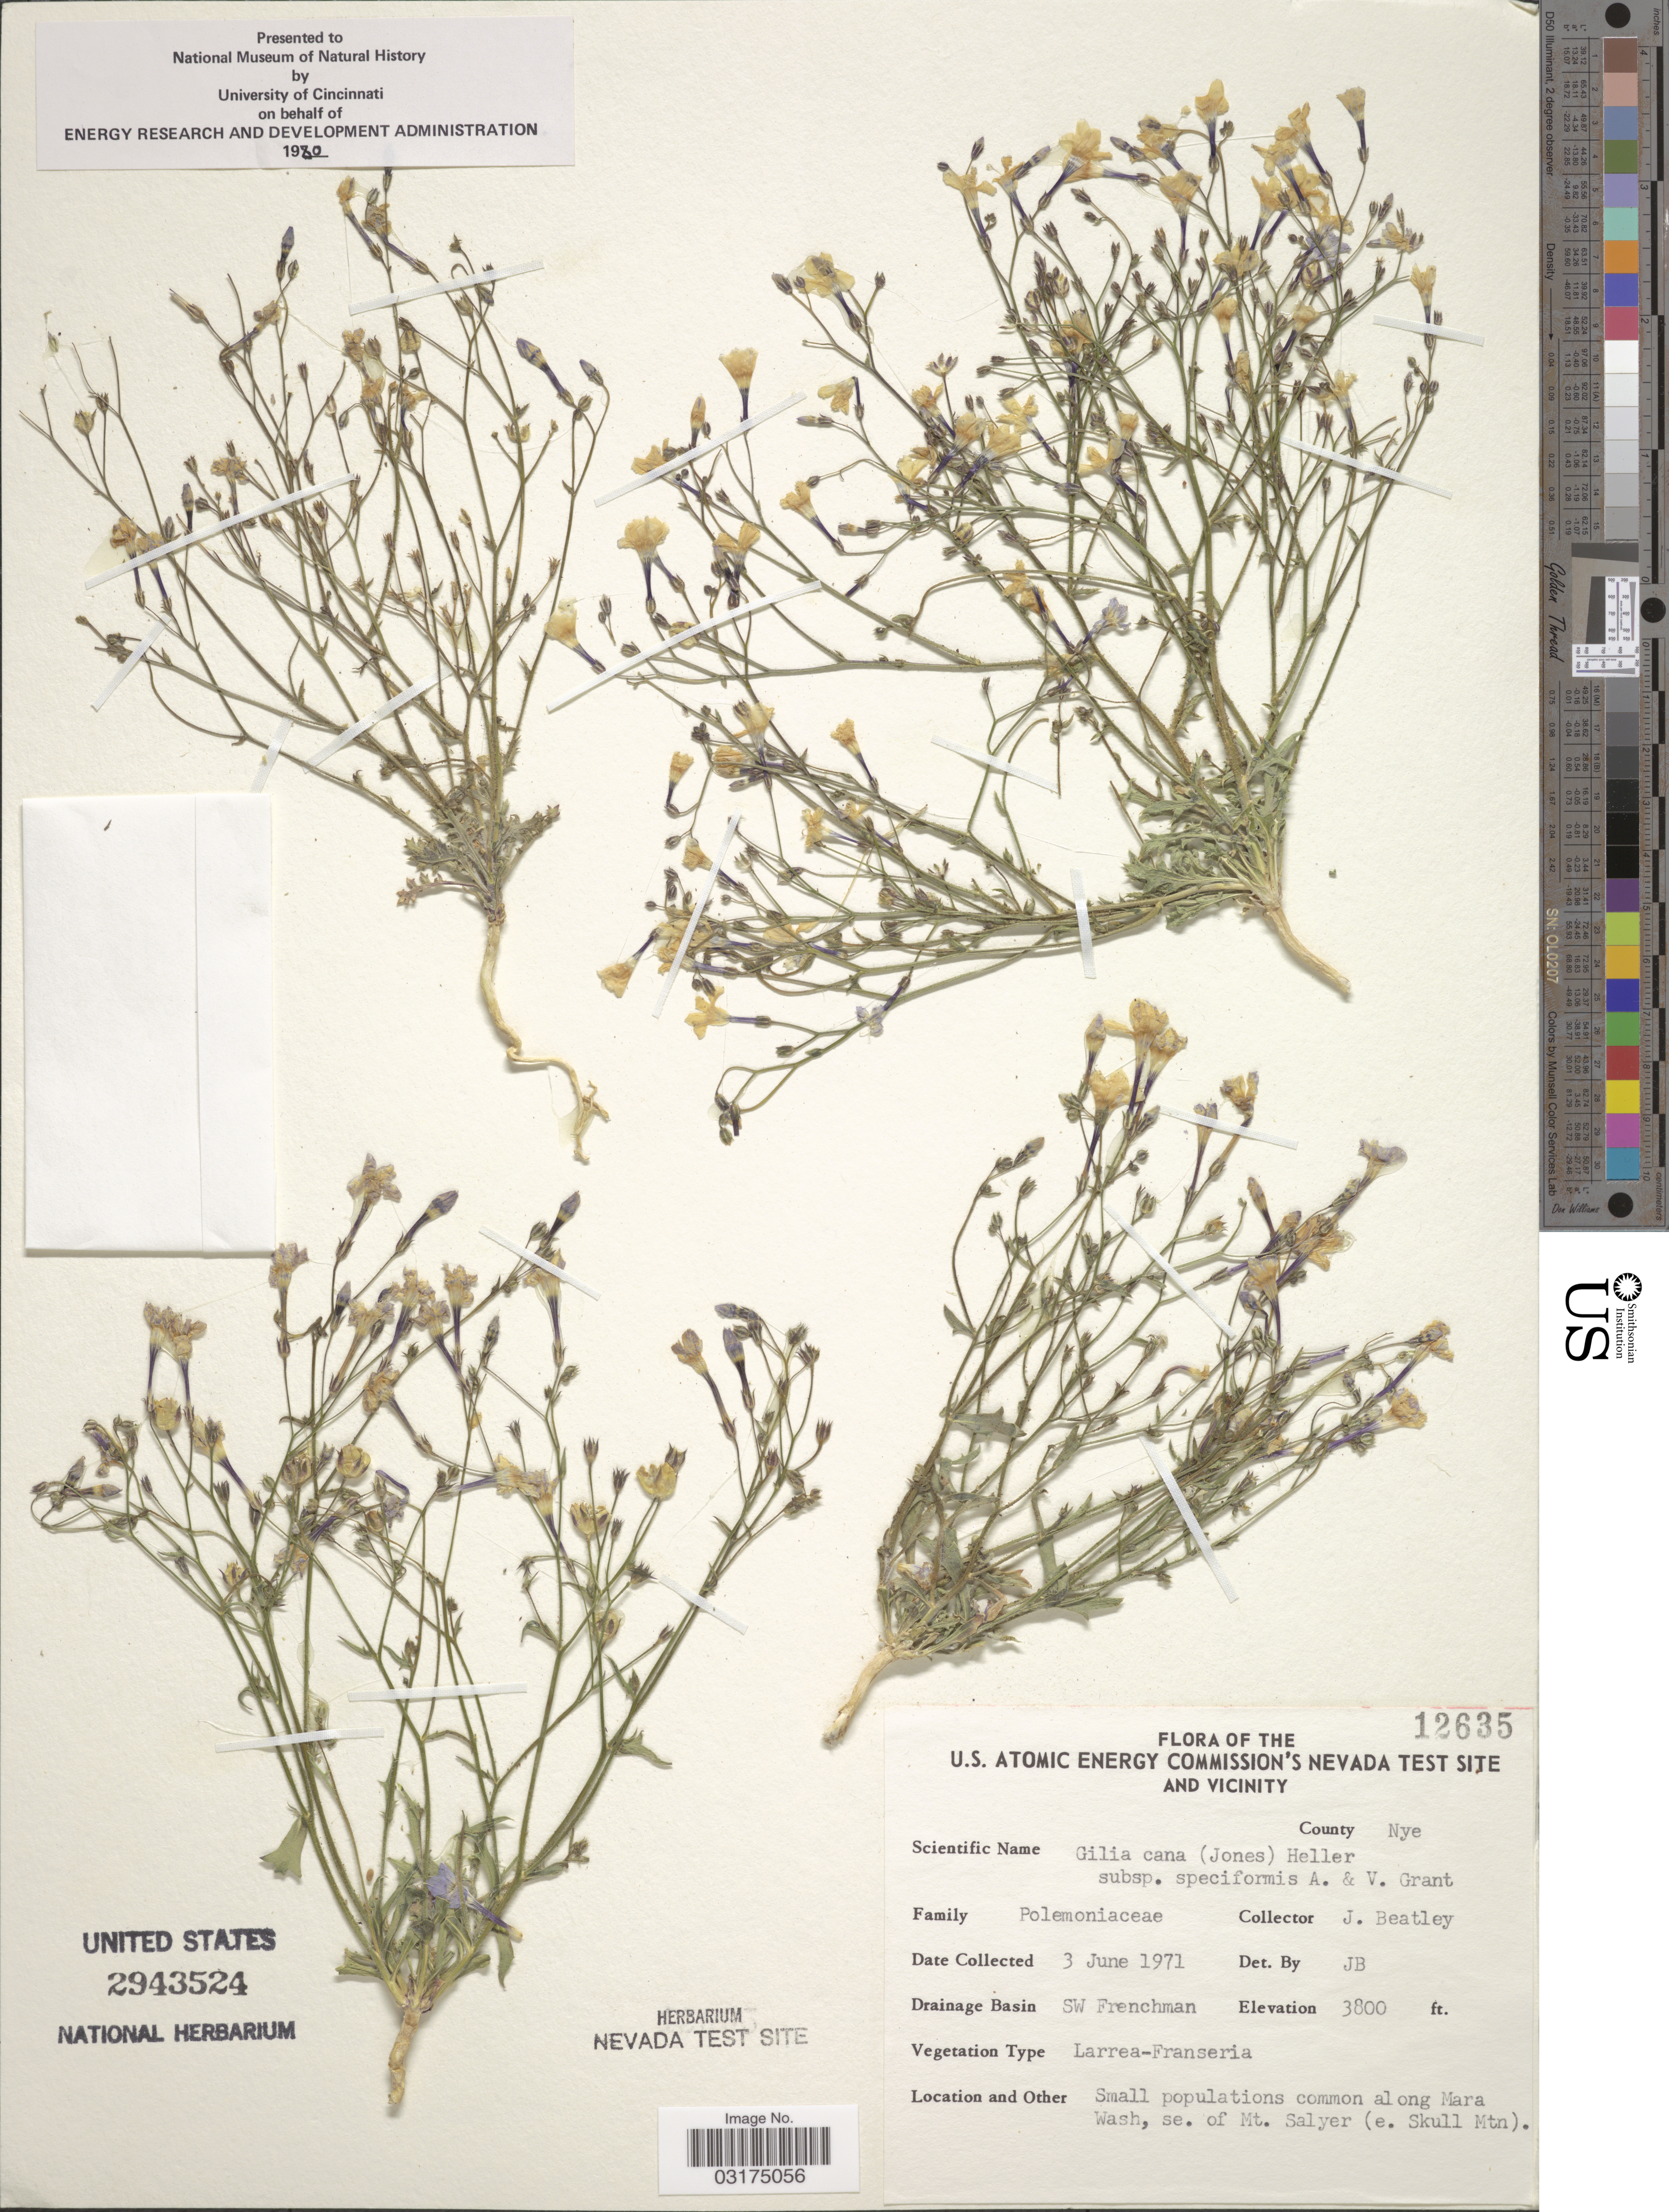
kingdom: Plantae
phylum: Tracheophyta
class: Magnoliopsida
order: Ericales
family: Polemoniaceae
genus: Gilia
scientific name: Gilia cana subsp. speciformis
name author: A.D. Grant & V.E. Grant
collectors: J. C. Beatley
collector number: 12635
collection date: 1971-06-03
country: United States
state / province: Nevada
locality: The U. S. Atomic Energy Commission's Nevada Test Site and Vicinity. County Nye. Drainage Basin SW Frenchman. Along Mara Wash, se. of Mt. Salyer (e. Skull Mtn).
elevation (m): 1158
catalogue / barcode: US 2943524